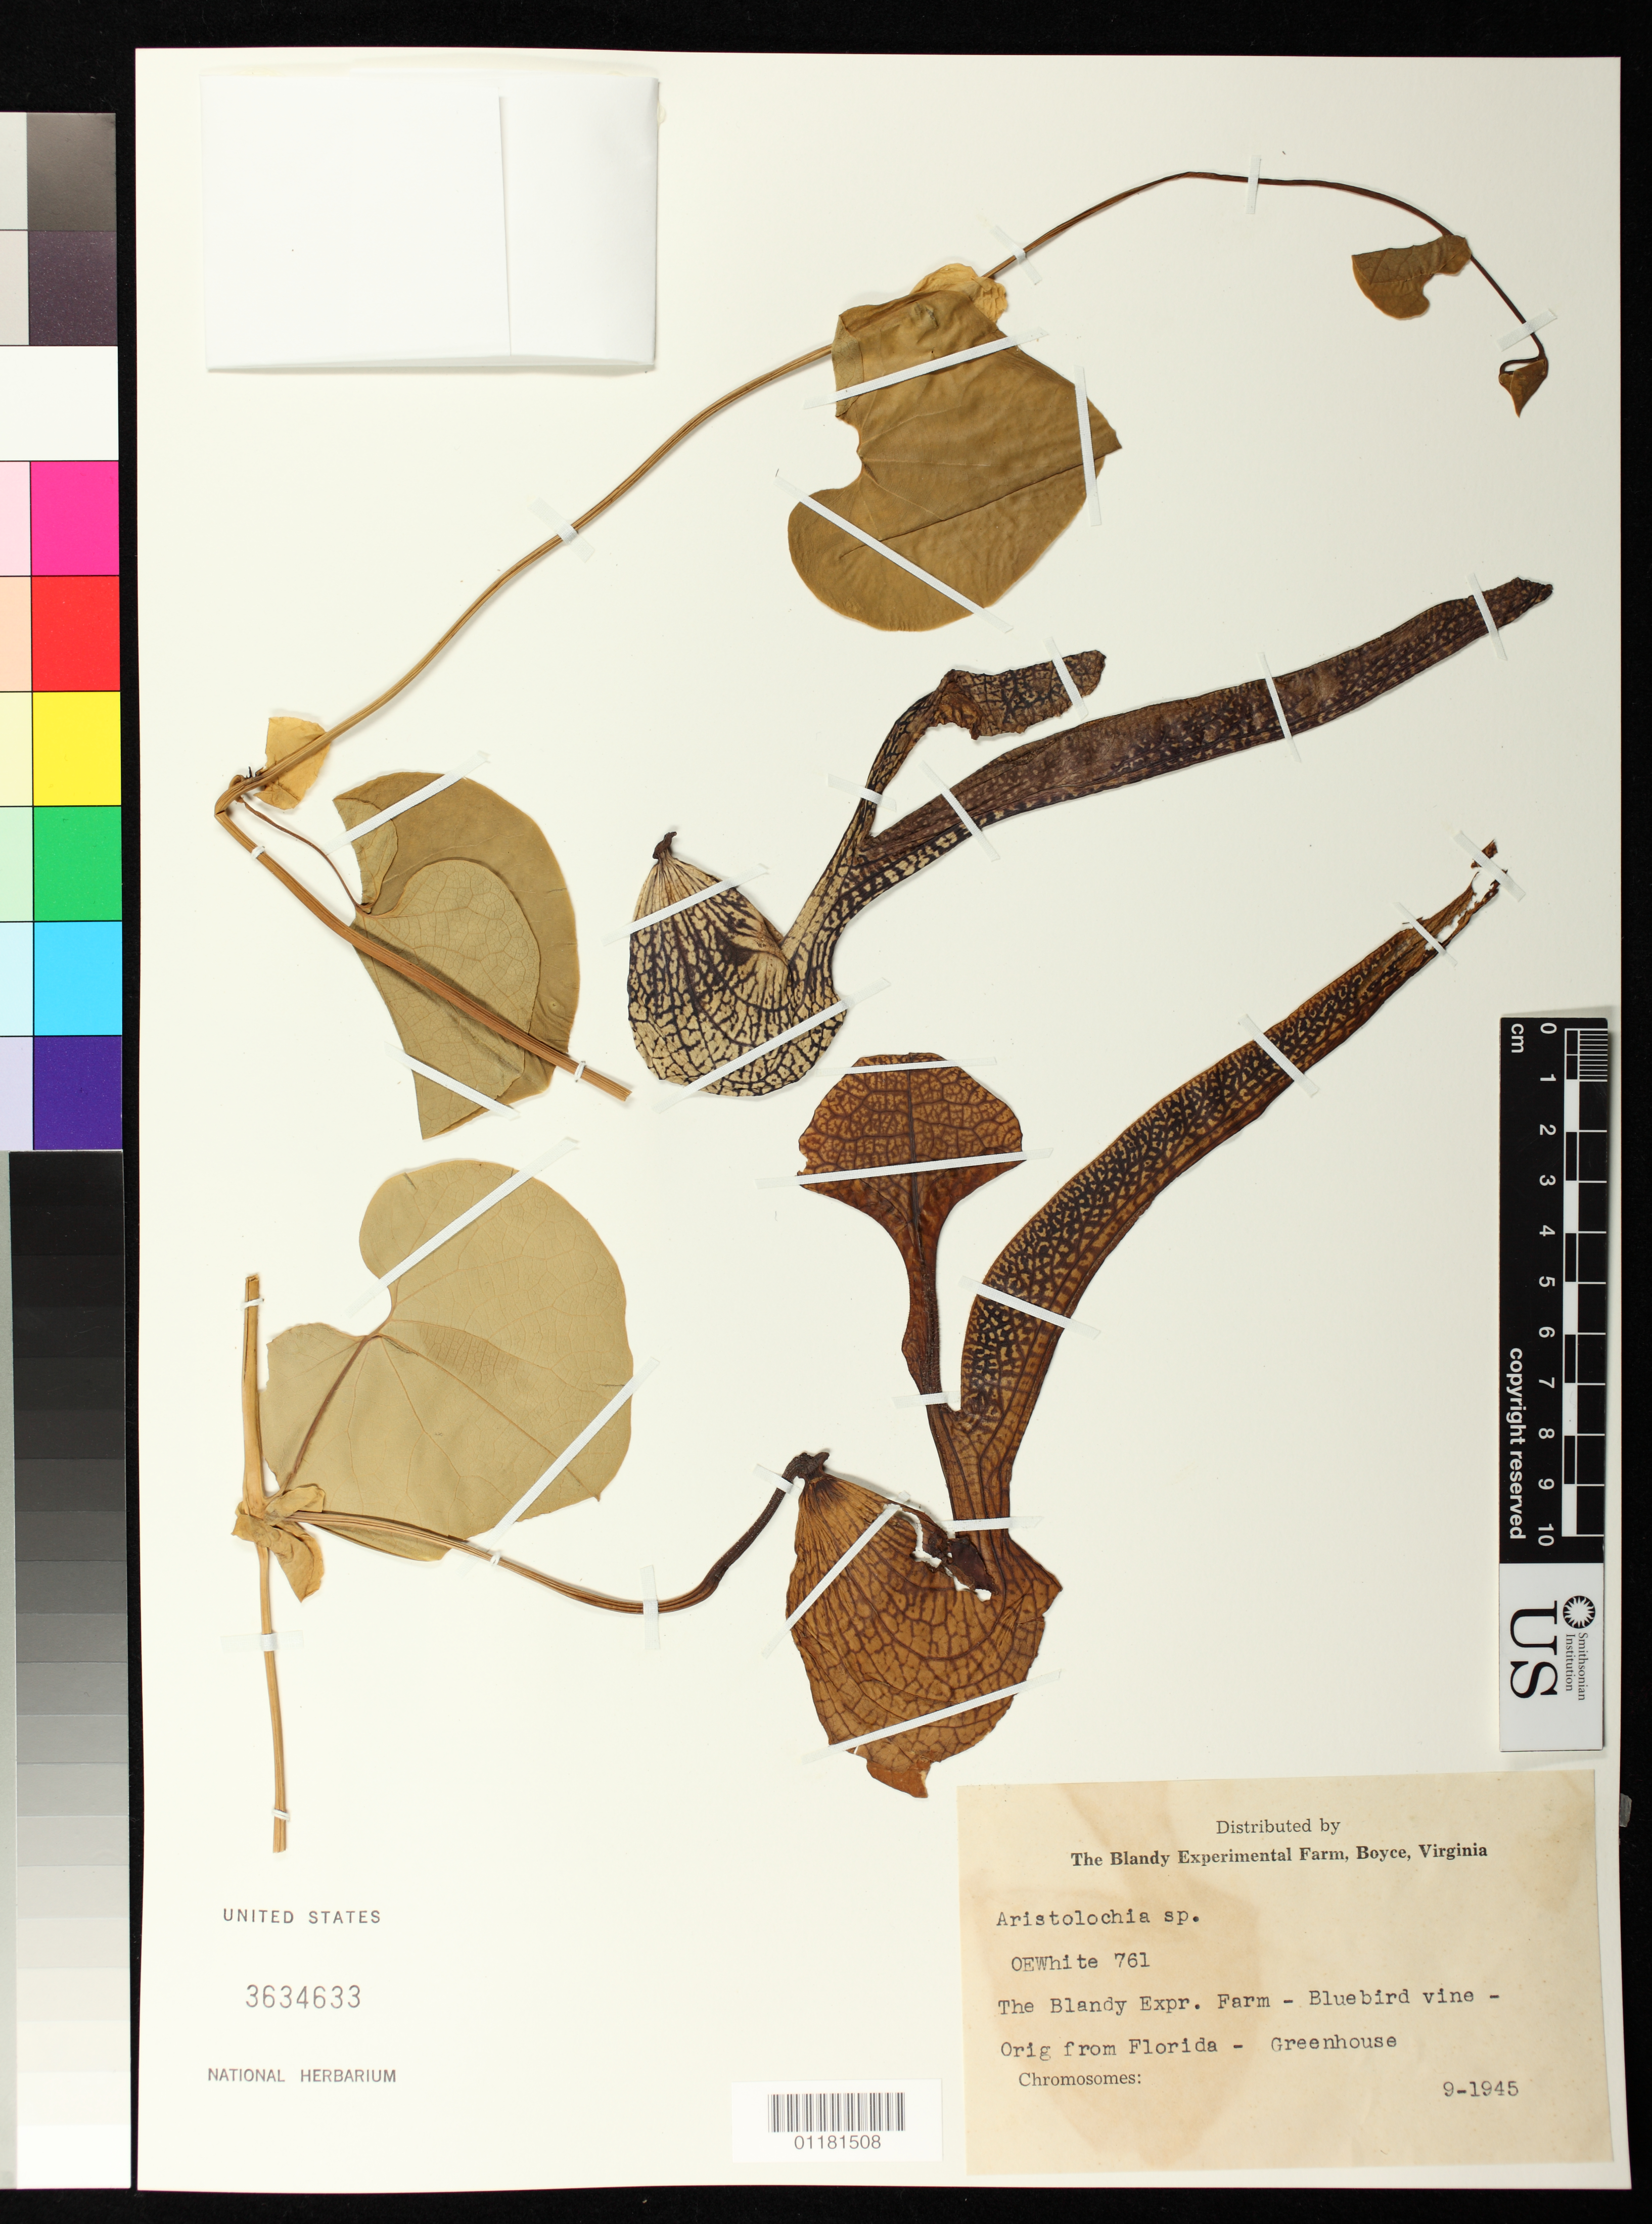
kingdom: Plantae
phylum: Tracheophyta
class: Magnoliopsida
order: Piperales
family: Aristolochiaceae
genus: Aristolochia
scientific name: Aristolochia sp.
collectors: O. E. White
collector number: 761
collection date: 1945-09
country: United States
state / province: Virginia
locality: The Blandy Experimental Farm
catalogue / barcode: US 3634633